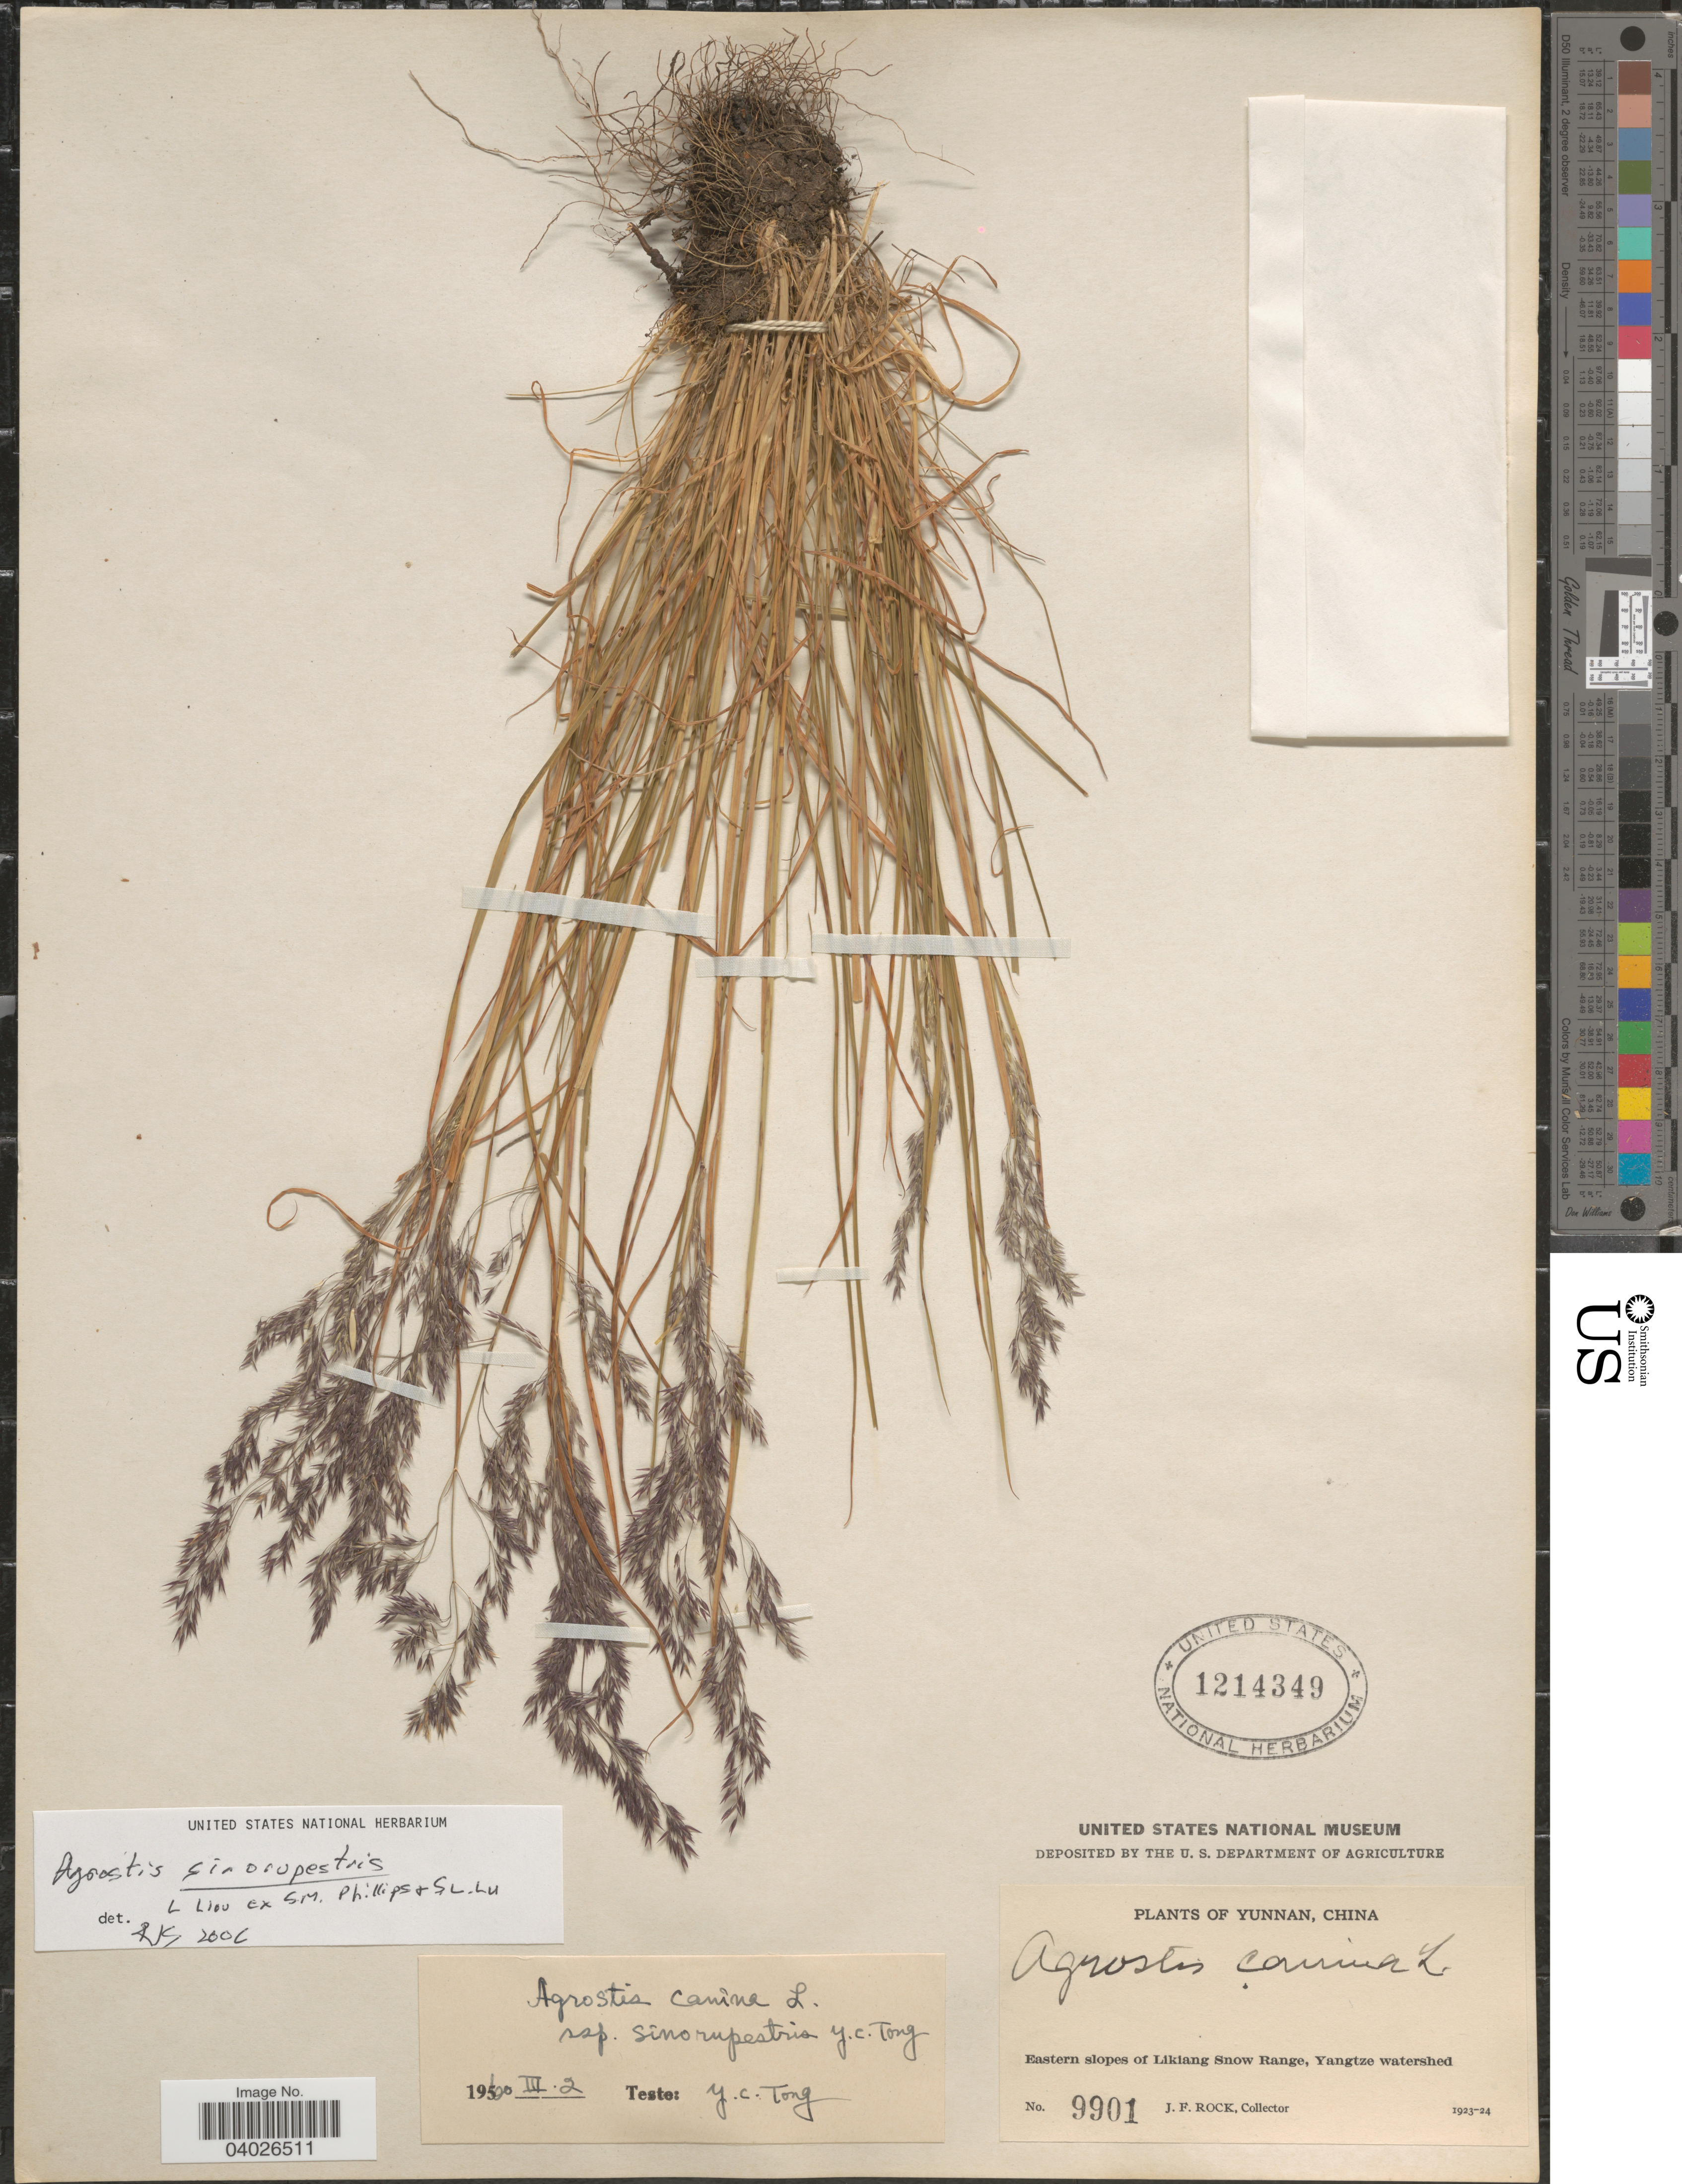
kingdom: Plantae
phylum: Tracheophyta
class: Liliopsida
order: Poales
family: Poaceae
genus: Agrostis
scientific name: Agrostis sinorupestris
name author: L. Liu ex S.M. Phillips & S.L. Lu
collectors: J. Rock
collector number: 9901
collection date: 1923/1924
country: China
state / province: Yunnan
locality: Eastern slopes of Likiang Snow Range, Yangtze watershed.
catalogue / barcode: US 1214349